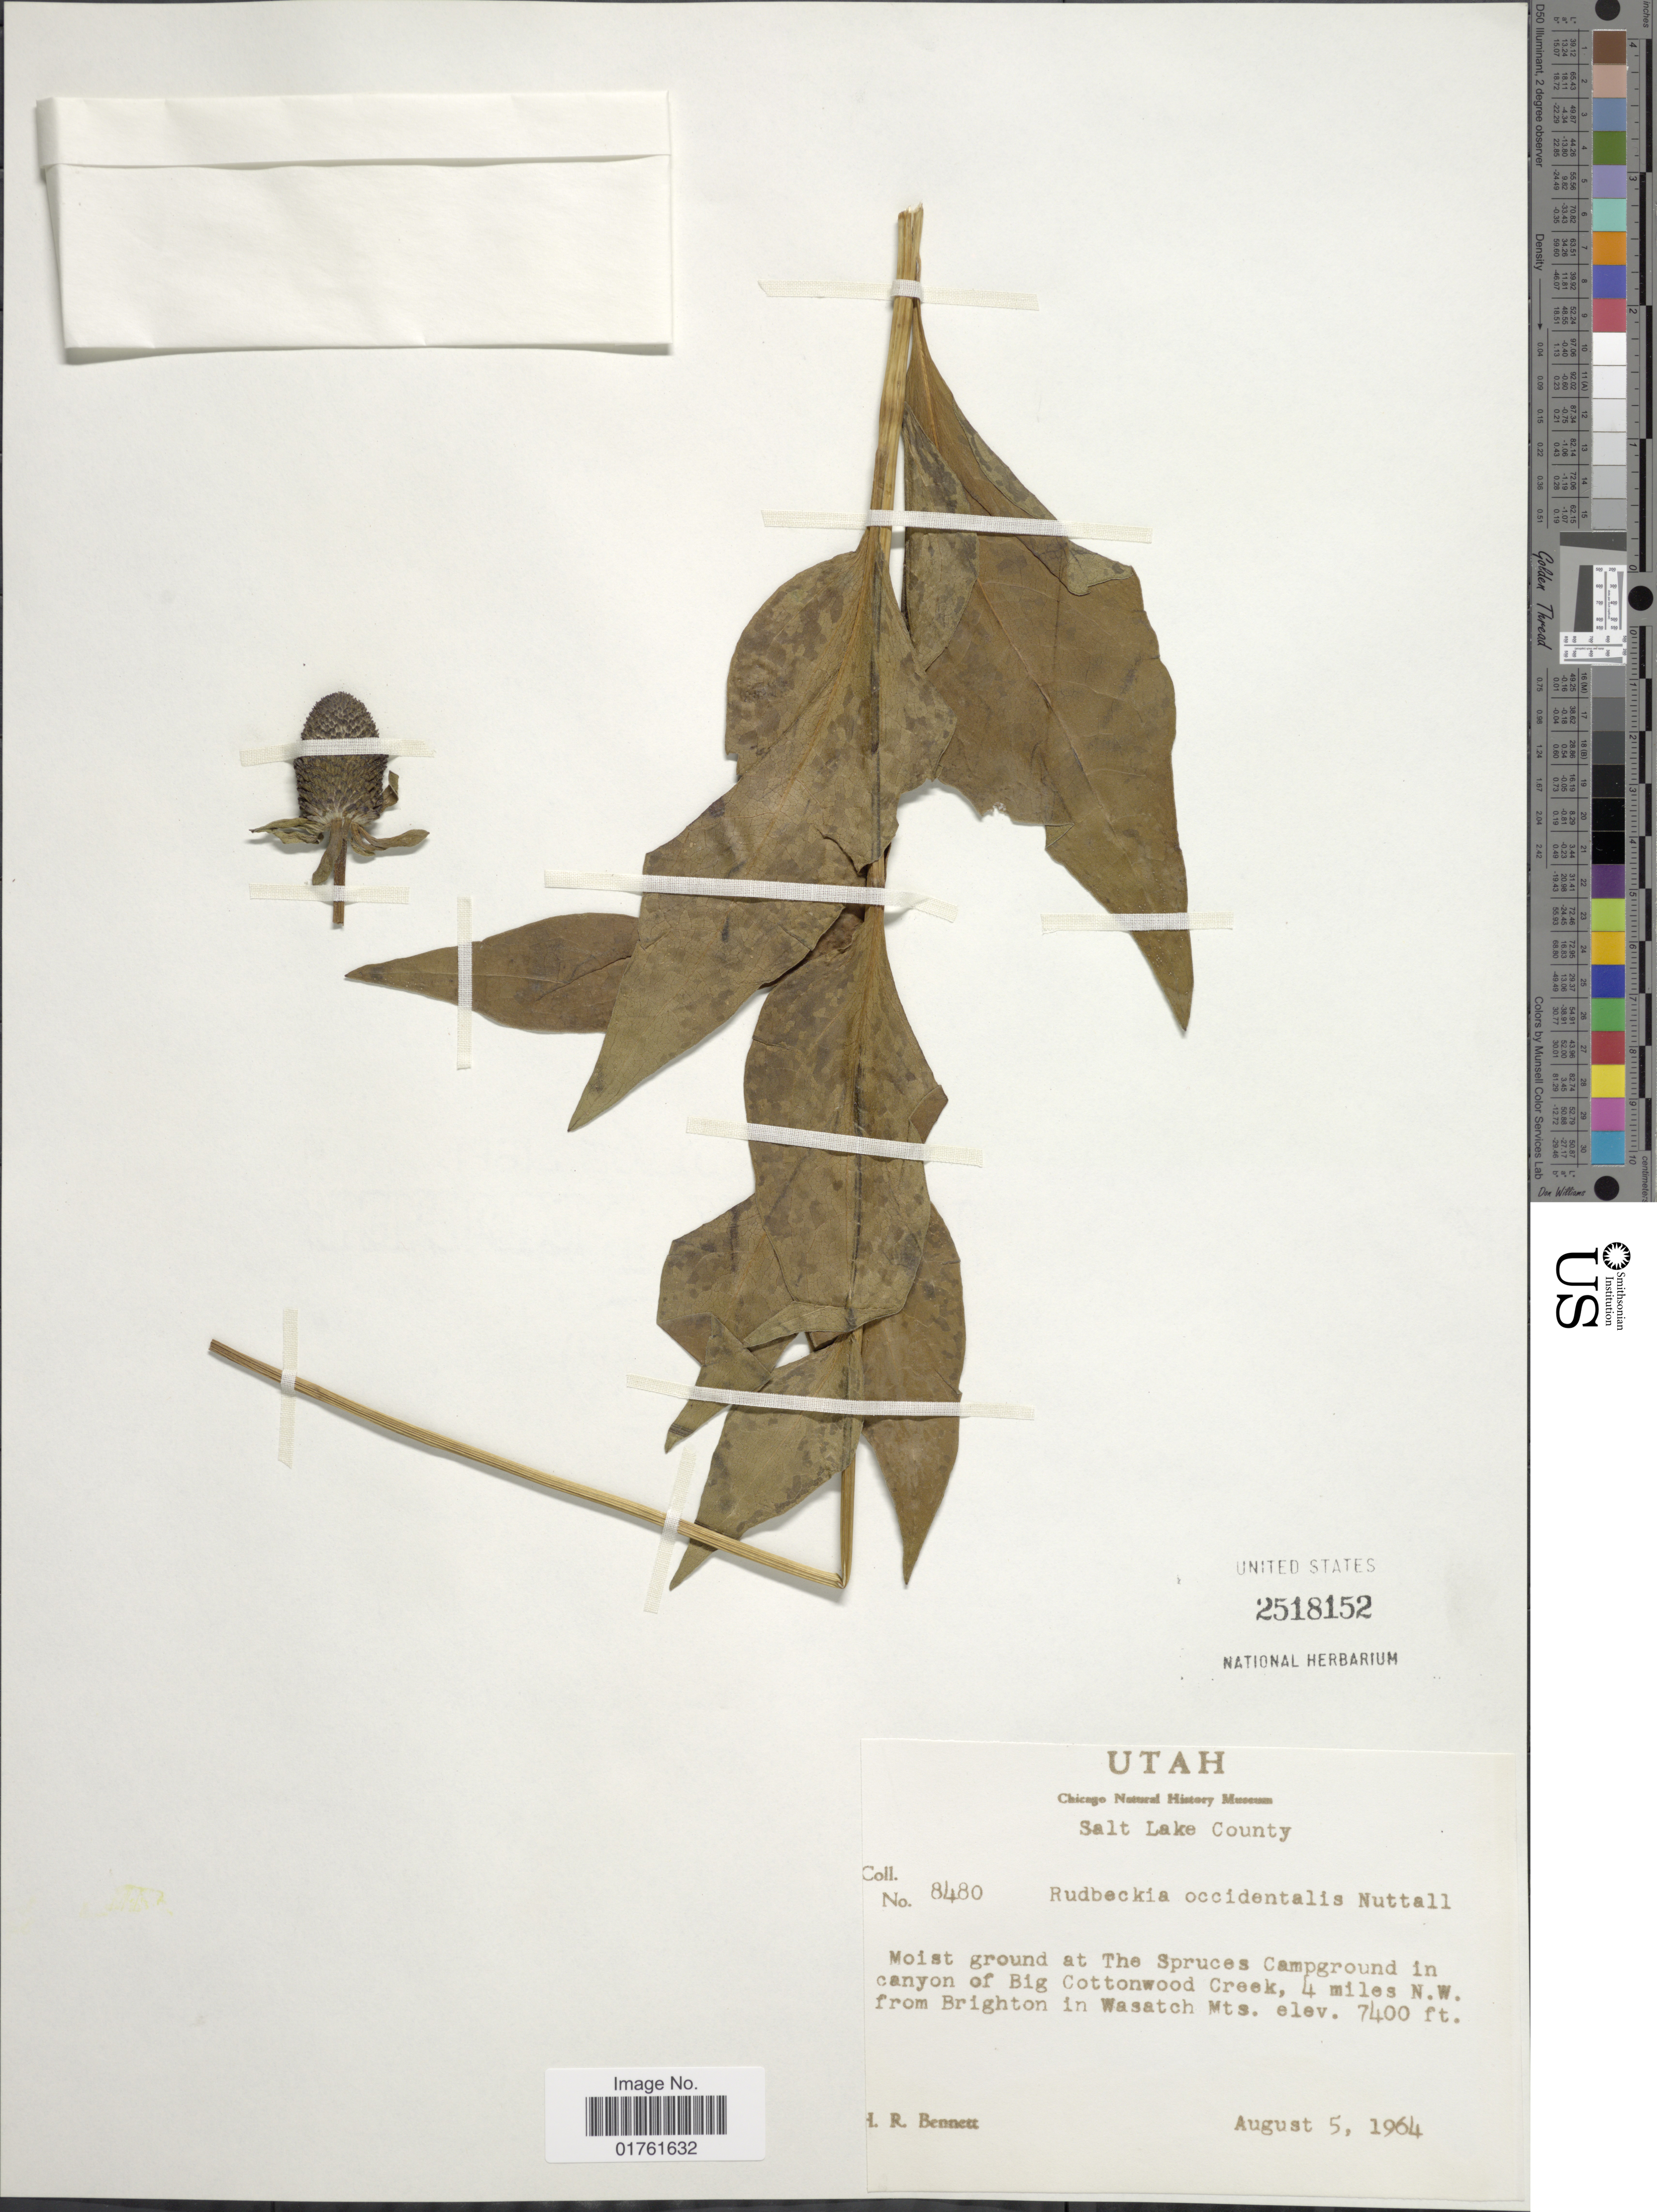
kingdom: Plantae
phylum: Tracheophyta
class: Magnoliopsida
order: Asterales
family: Asteraceae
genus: Rudbeckia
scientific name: Rudbeckia occidentalis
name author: Nutt.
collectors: H. R. Bennett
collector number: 8480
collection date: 1964-08-05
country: United States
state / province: Utah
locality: Salt Lake County, Moist ground at The Spruces Campground in canyon of Big Cottonwood Creek, 4 miles N.W. from Brighton in Wasatch Mts.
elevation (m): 2256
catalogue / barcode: US 2518152